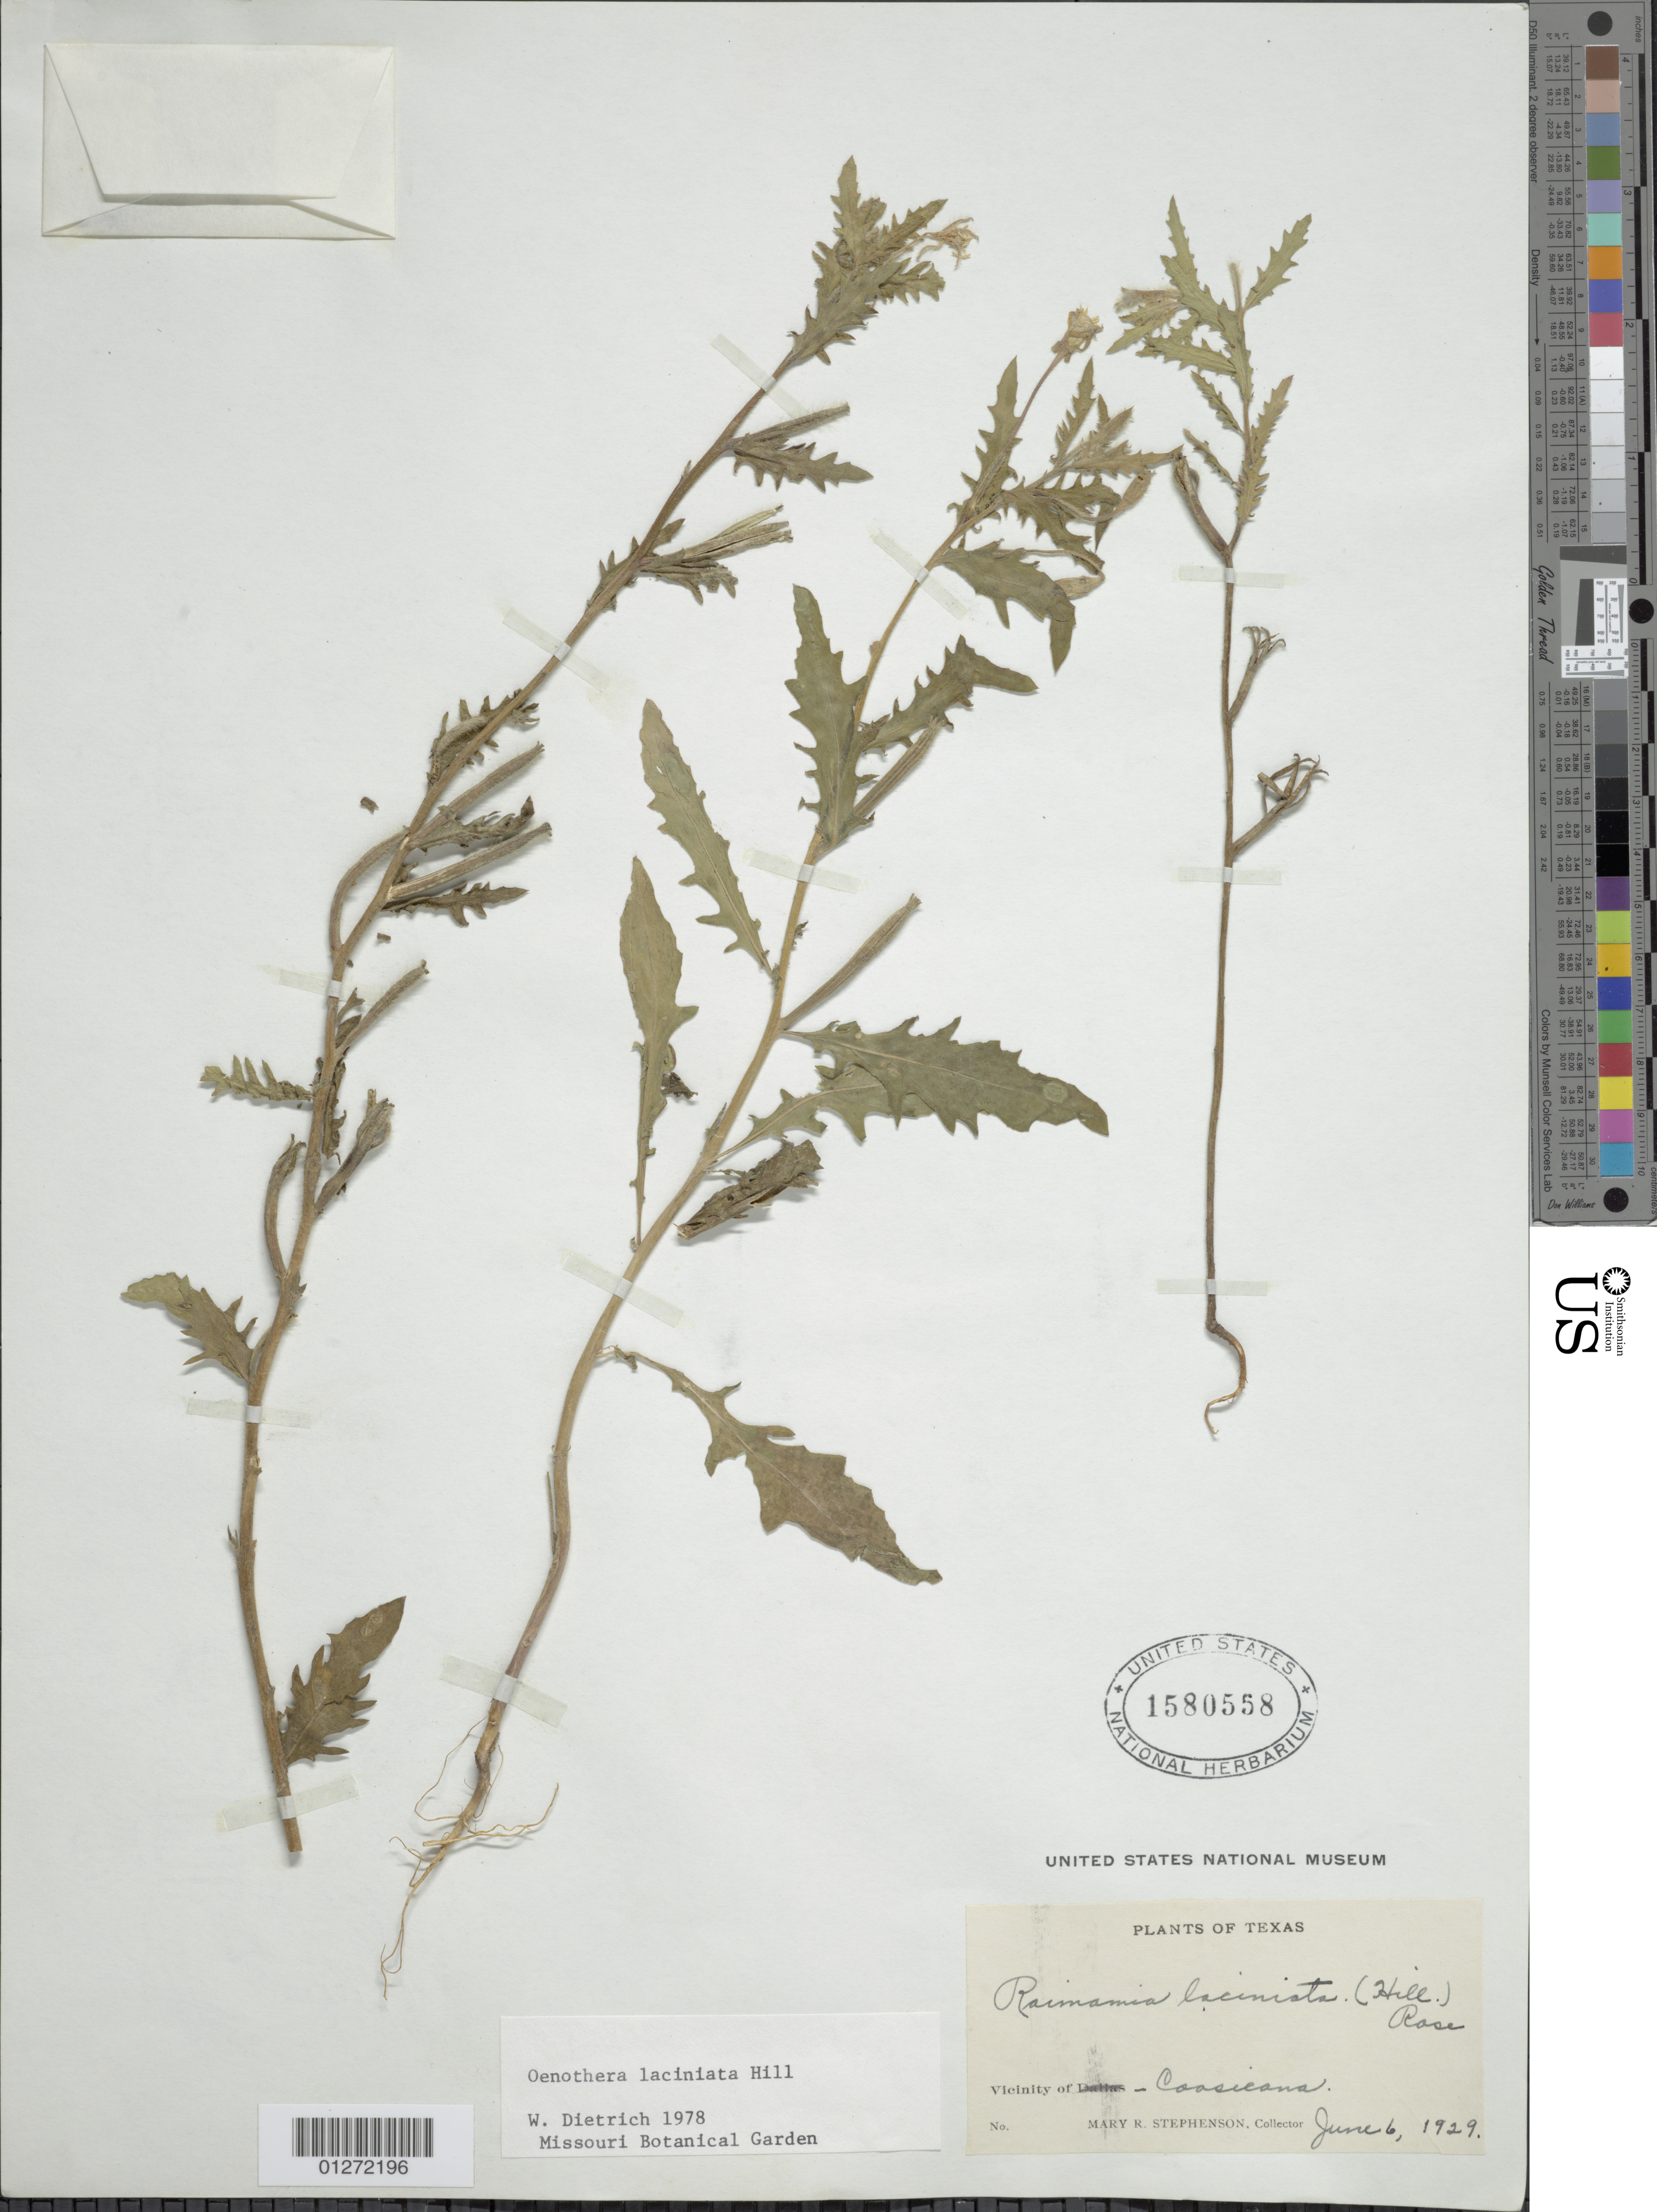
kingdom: Plantae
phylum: Tracheophyta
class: Magnoliopsida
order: Myrtales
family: Onagraceae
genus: Oenothera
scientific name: Oenothera laciniata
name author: Hill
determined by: Dietrich, W.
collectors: M. R. Stephenson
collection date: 1929-06-06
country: United States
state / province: Texas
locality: Vicinity of Corsicana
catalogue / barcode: US 1580558